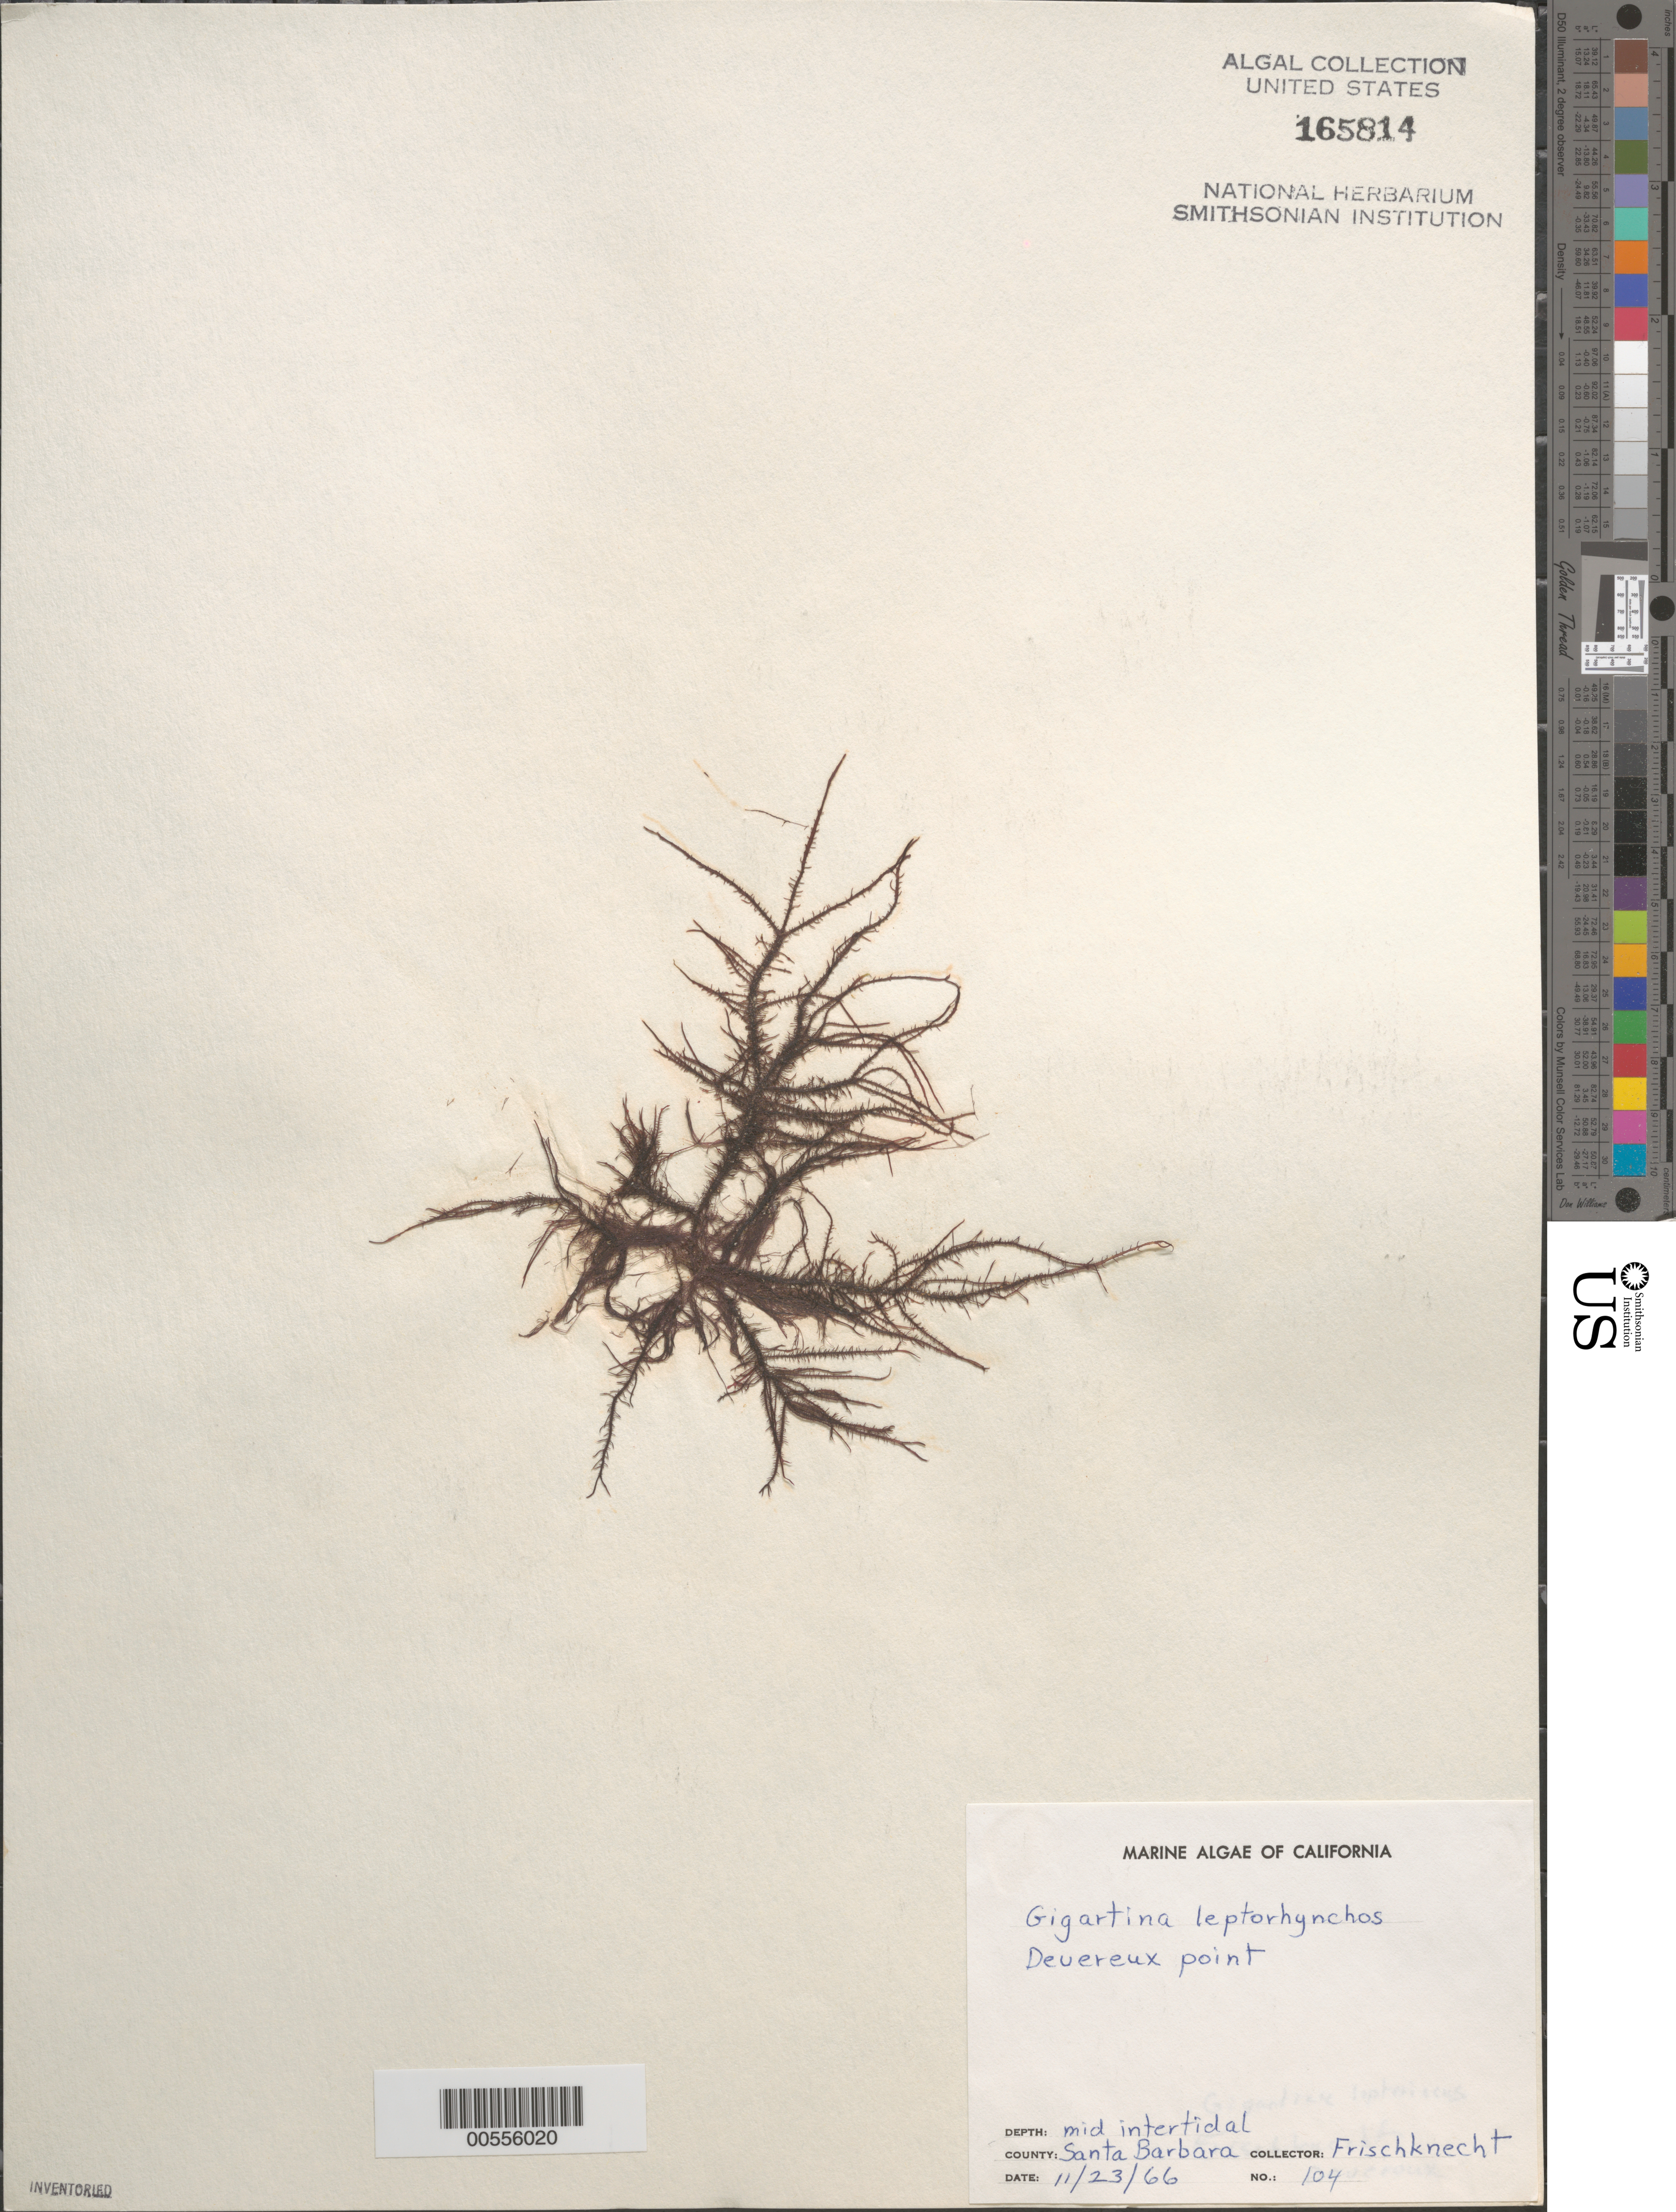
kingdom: Plantae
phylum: Rhodophyta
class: Florideophyceae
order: Gigartinales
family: Gigartinaceae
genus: Mazzaella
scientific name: Mazzaella leptorhynchos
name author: (J. Agardh) Leister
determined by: Algae name updating Project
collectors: -. Frischknecht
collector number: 104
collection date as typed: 23 Nov 1966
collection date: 1966-11-23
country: United States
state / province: California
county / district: Santa Barbara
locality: Devereux Point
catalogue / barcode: US 165814